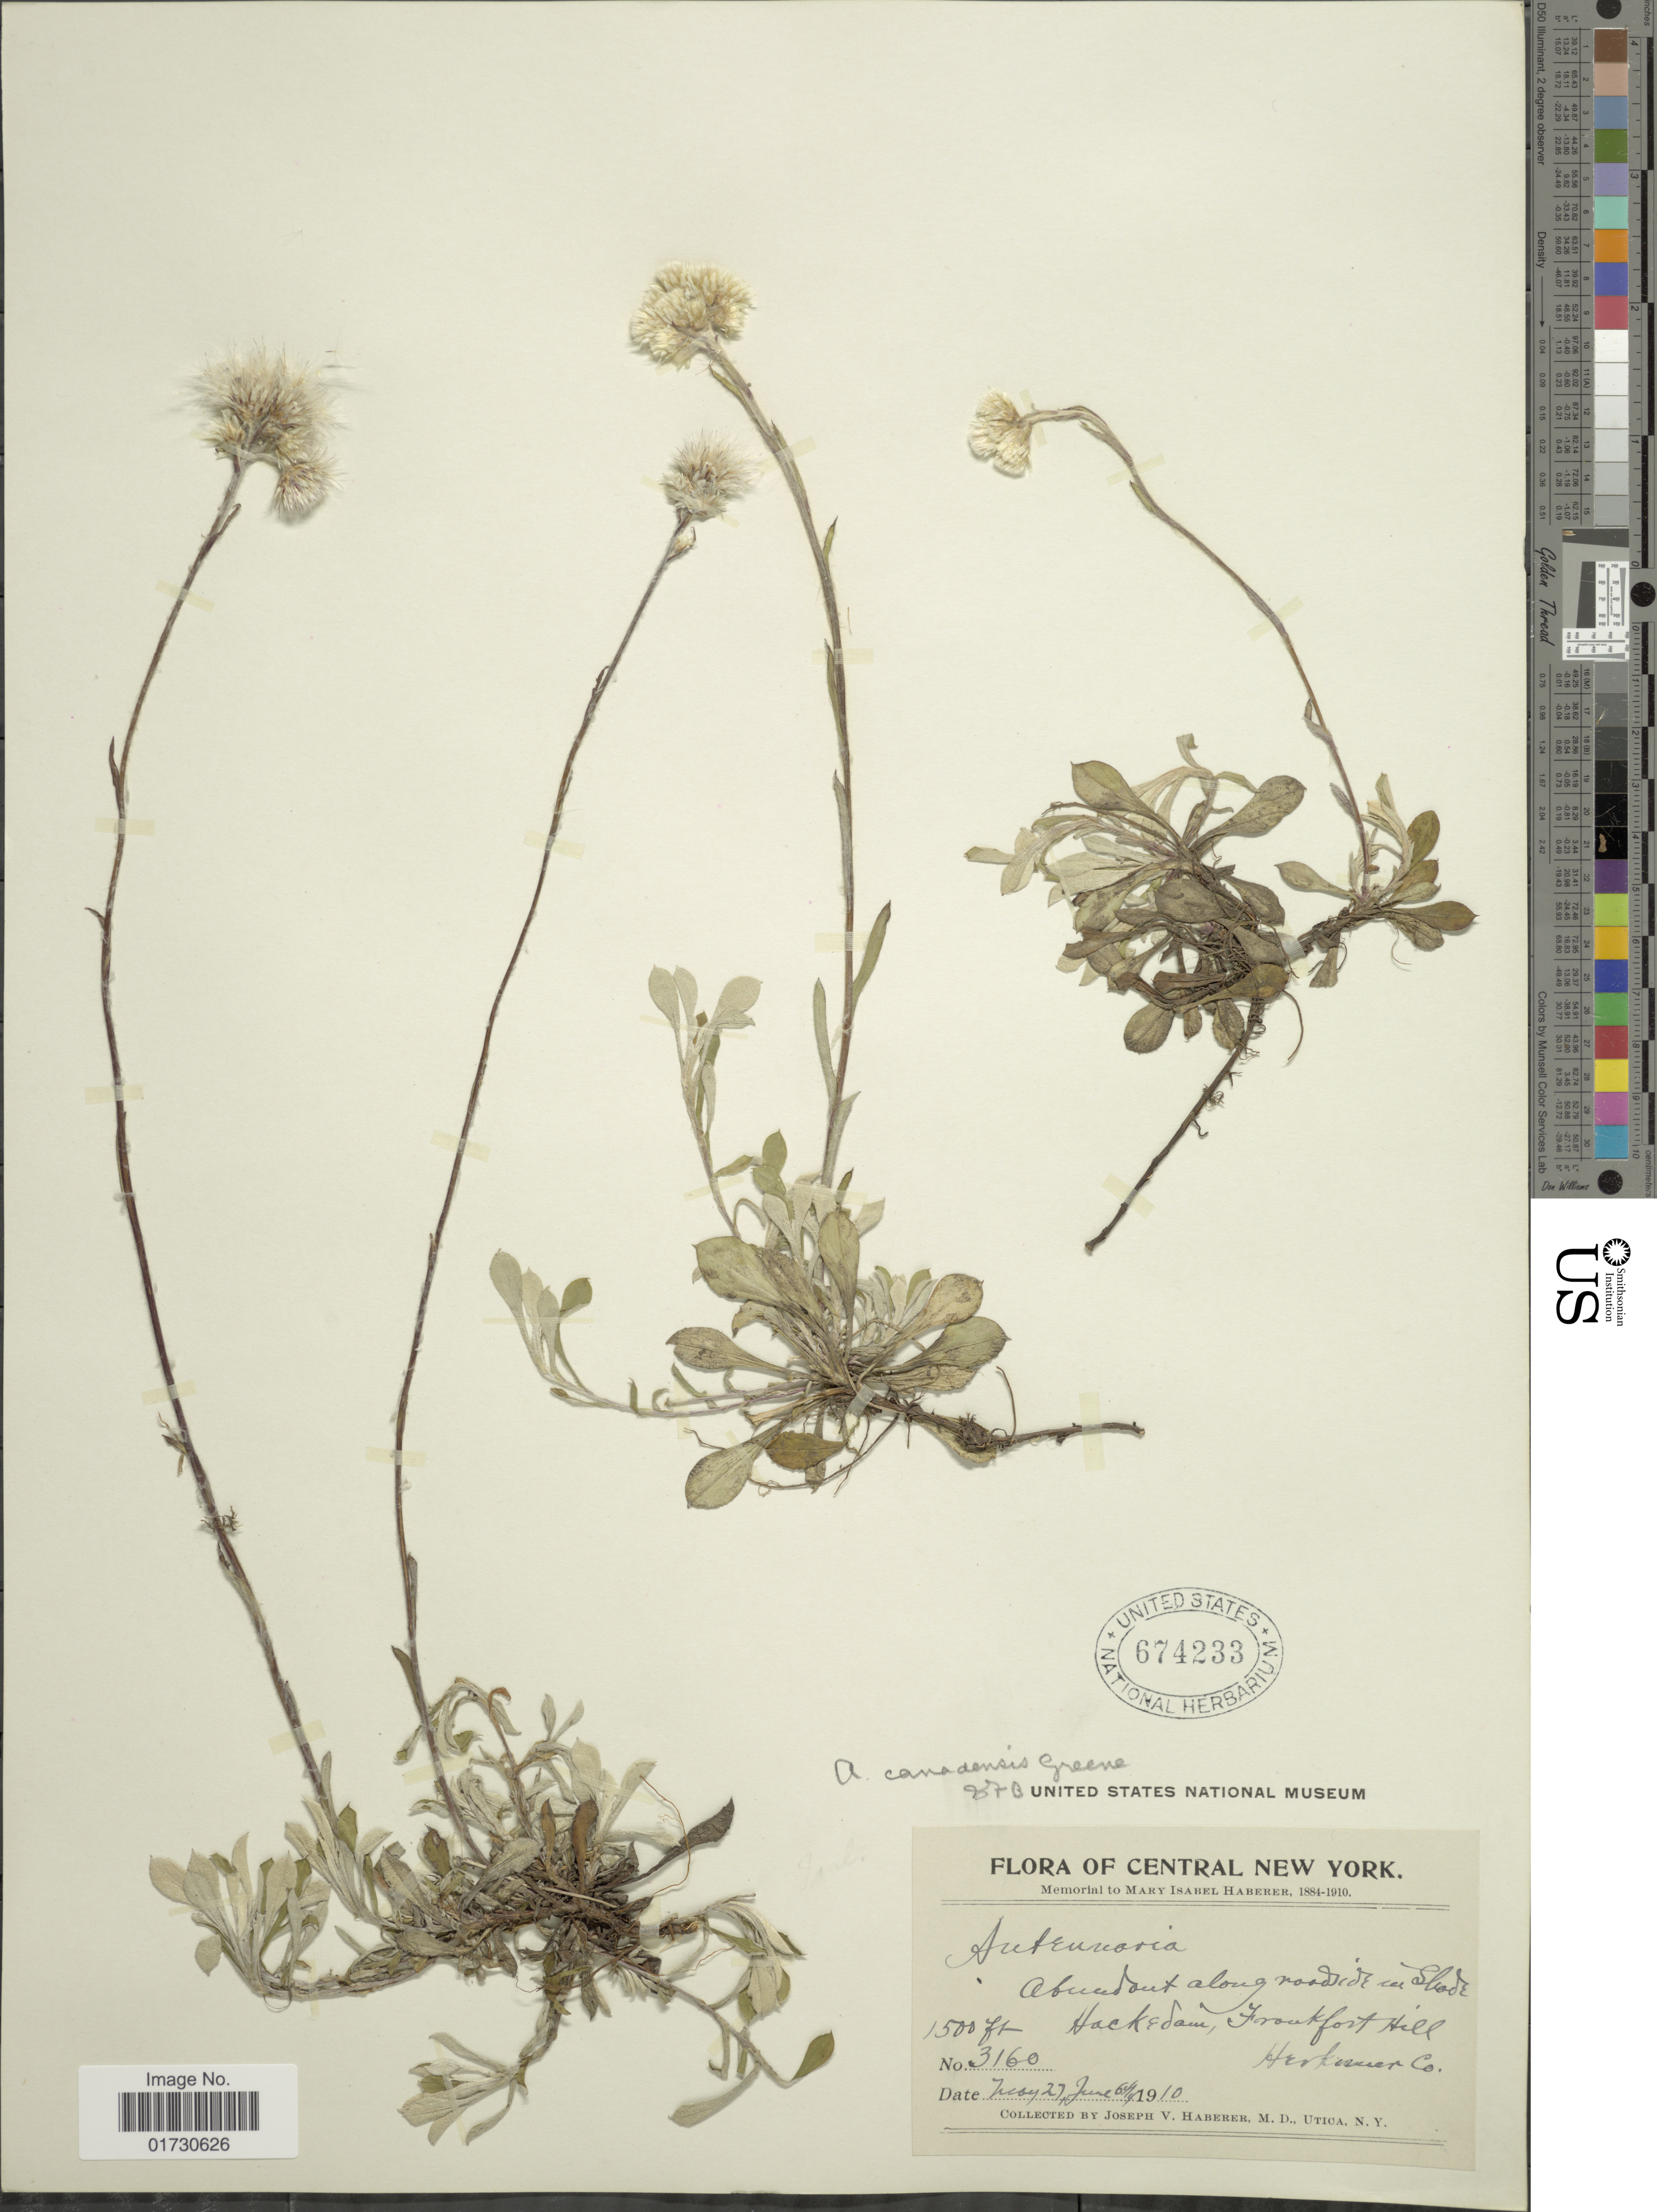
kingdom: Plantae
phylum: Tracheophyta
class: Magnoliopsida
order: Asterales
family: Asteraceae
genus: Antennaria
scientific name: Antennaria canadensis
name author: Greene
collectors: J. V. Haberer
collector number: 3160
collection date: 1910-05-27/1910-06-06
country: United States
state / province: New York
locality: Central New York, Abundant along roadside in State Hacksdam, FrankFort Hill, Herkimer Co.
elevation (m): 457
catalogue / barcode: US 674233